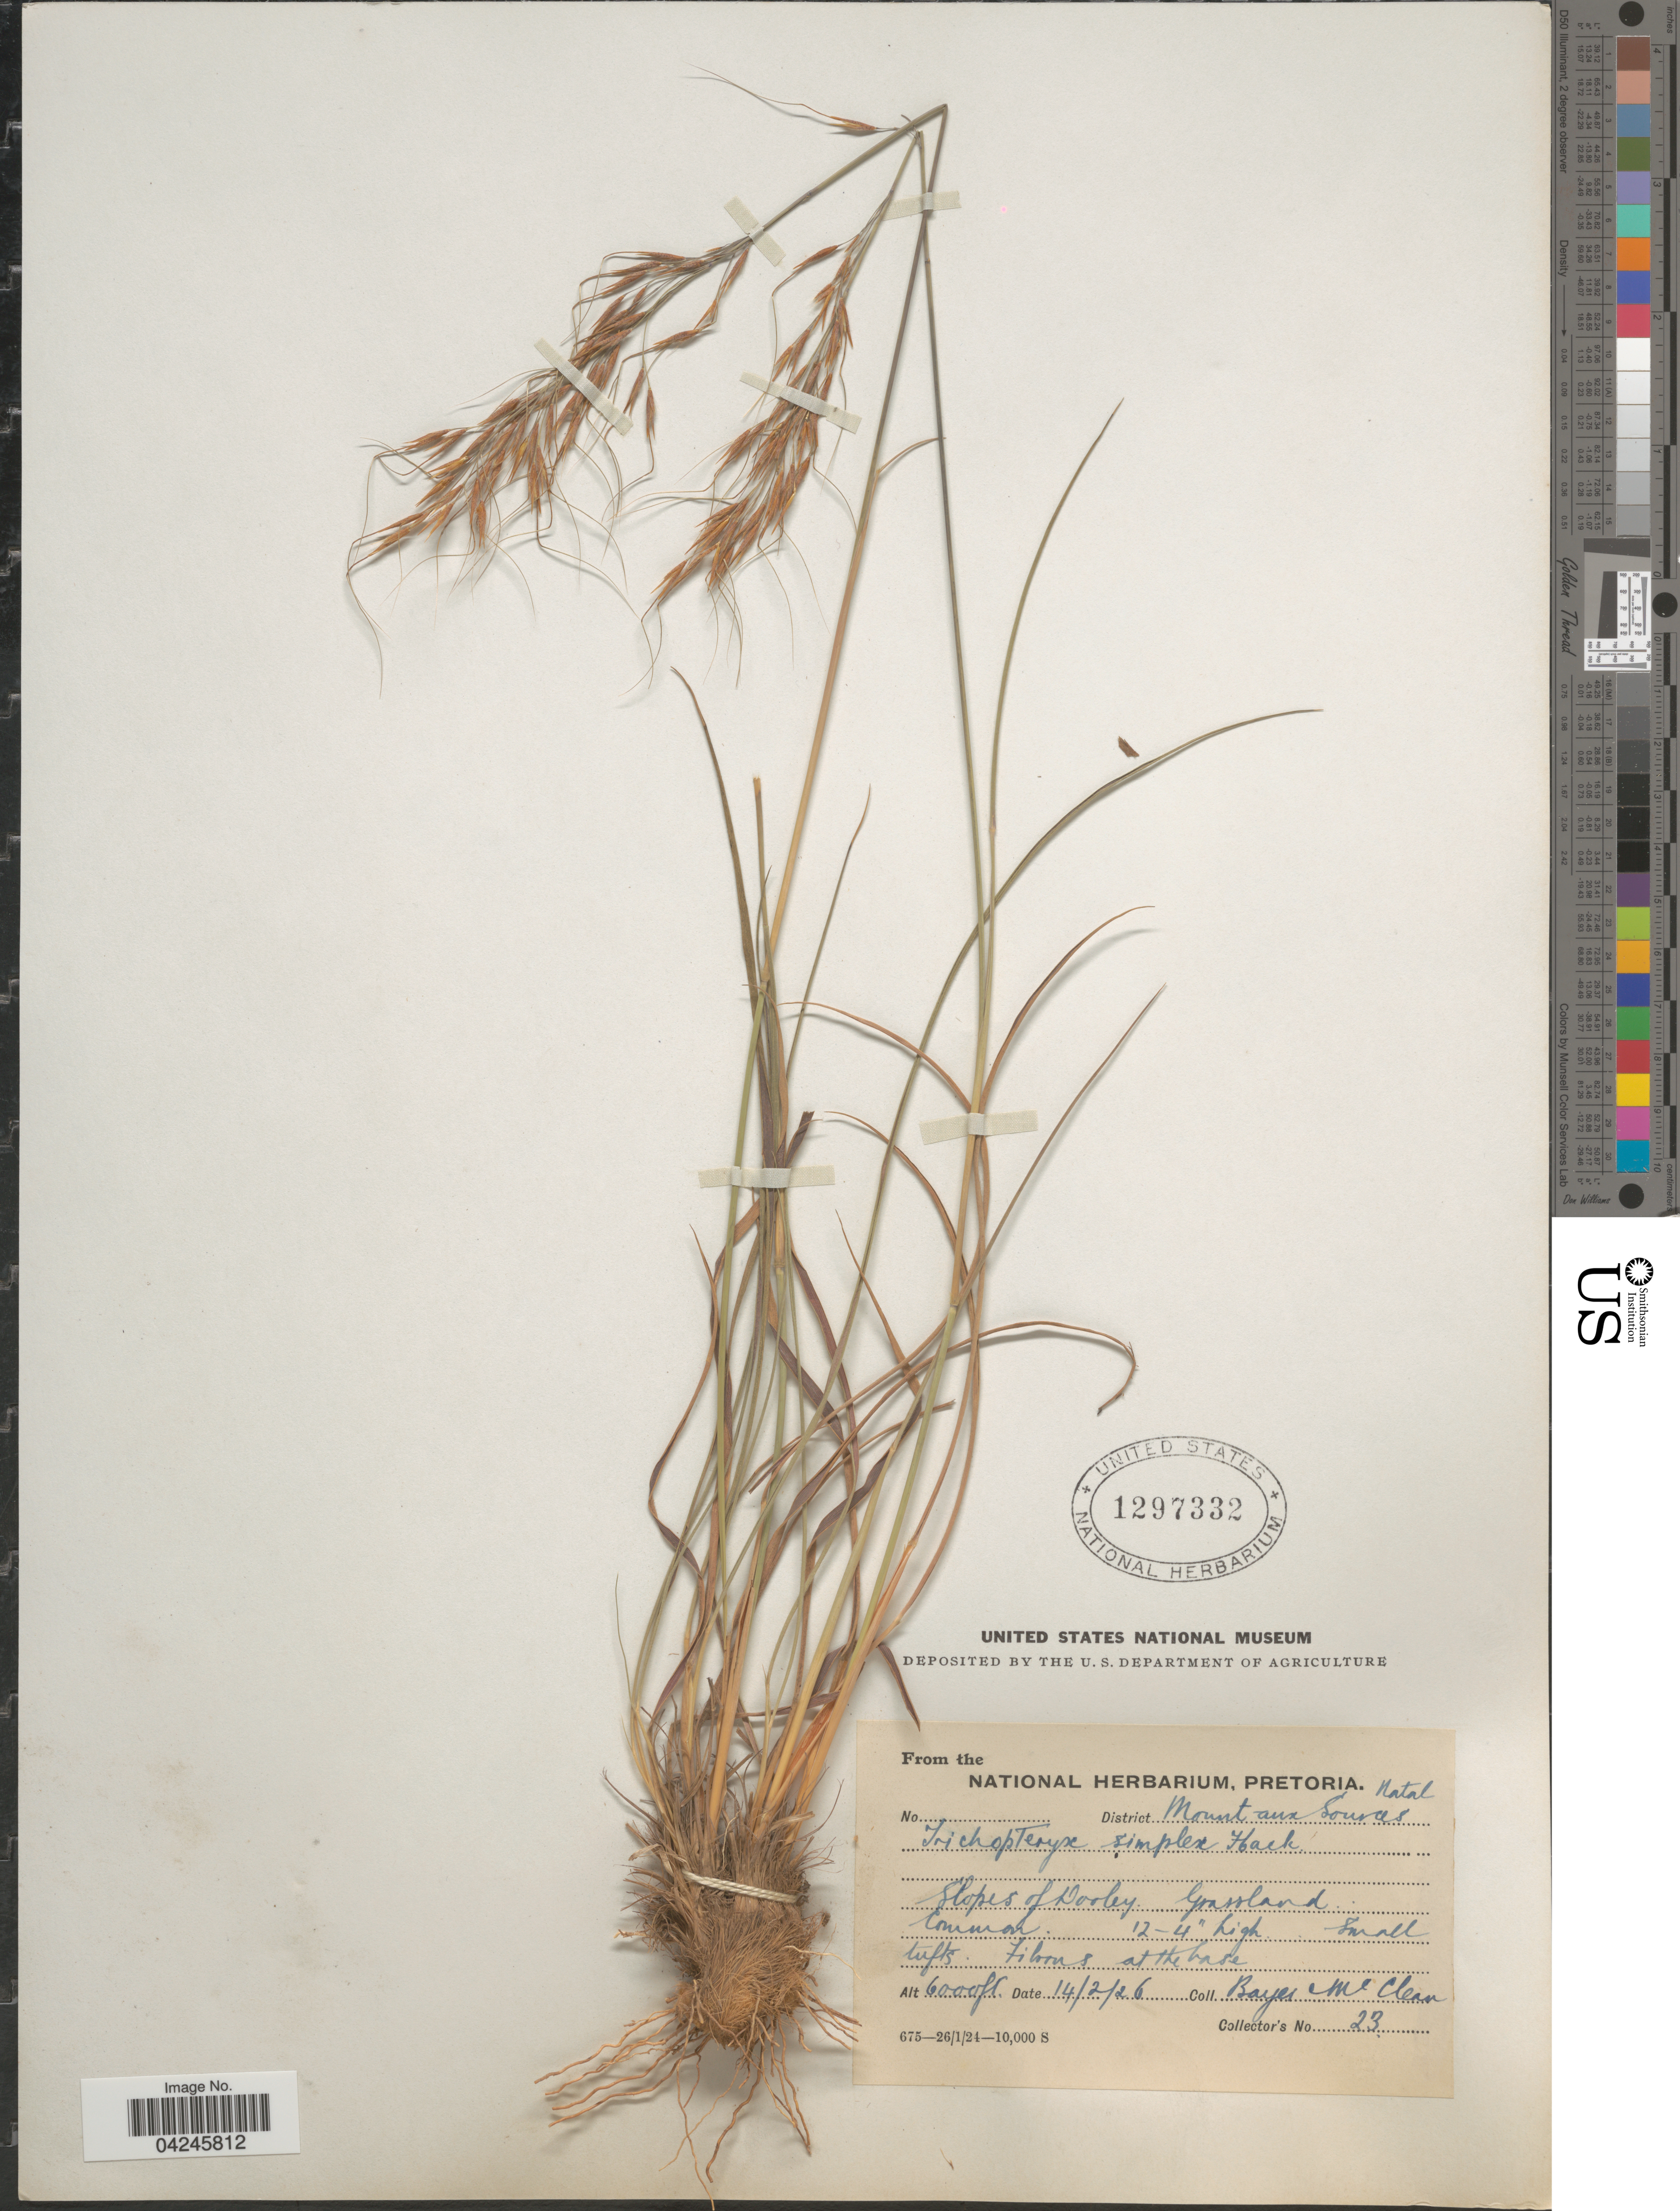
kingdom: Plantae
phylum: Tracheophyta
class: Liliopsida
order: Poales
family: Poaceae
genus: Loudetia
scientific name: Loudetia simplex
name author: (Nees) C.E. Hubb.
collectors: B. McClean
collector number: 23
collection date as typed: Transcribed d/m/y: 14/2/26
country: South Africa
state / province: KwaZulu-Natal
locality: District Mount aux Souras Natal. Slopes of Doorley. Grassland.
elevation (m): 1829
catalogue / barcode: US 1297332